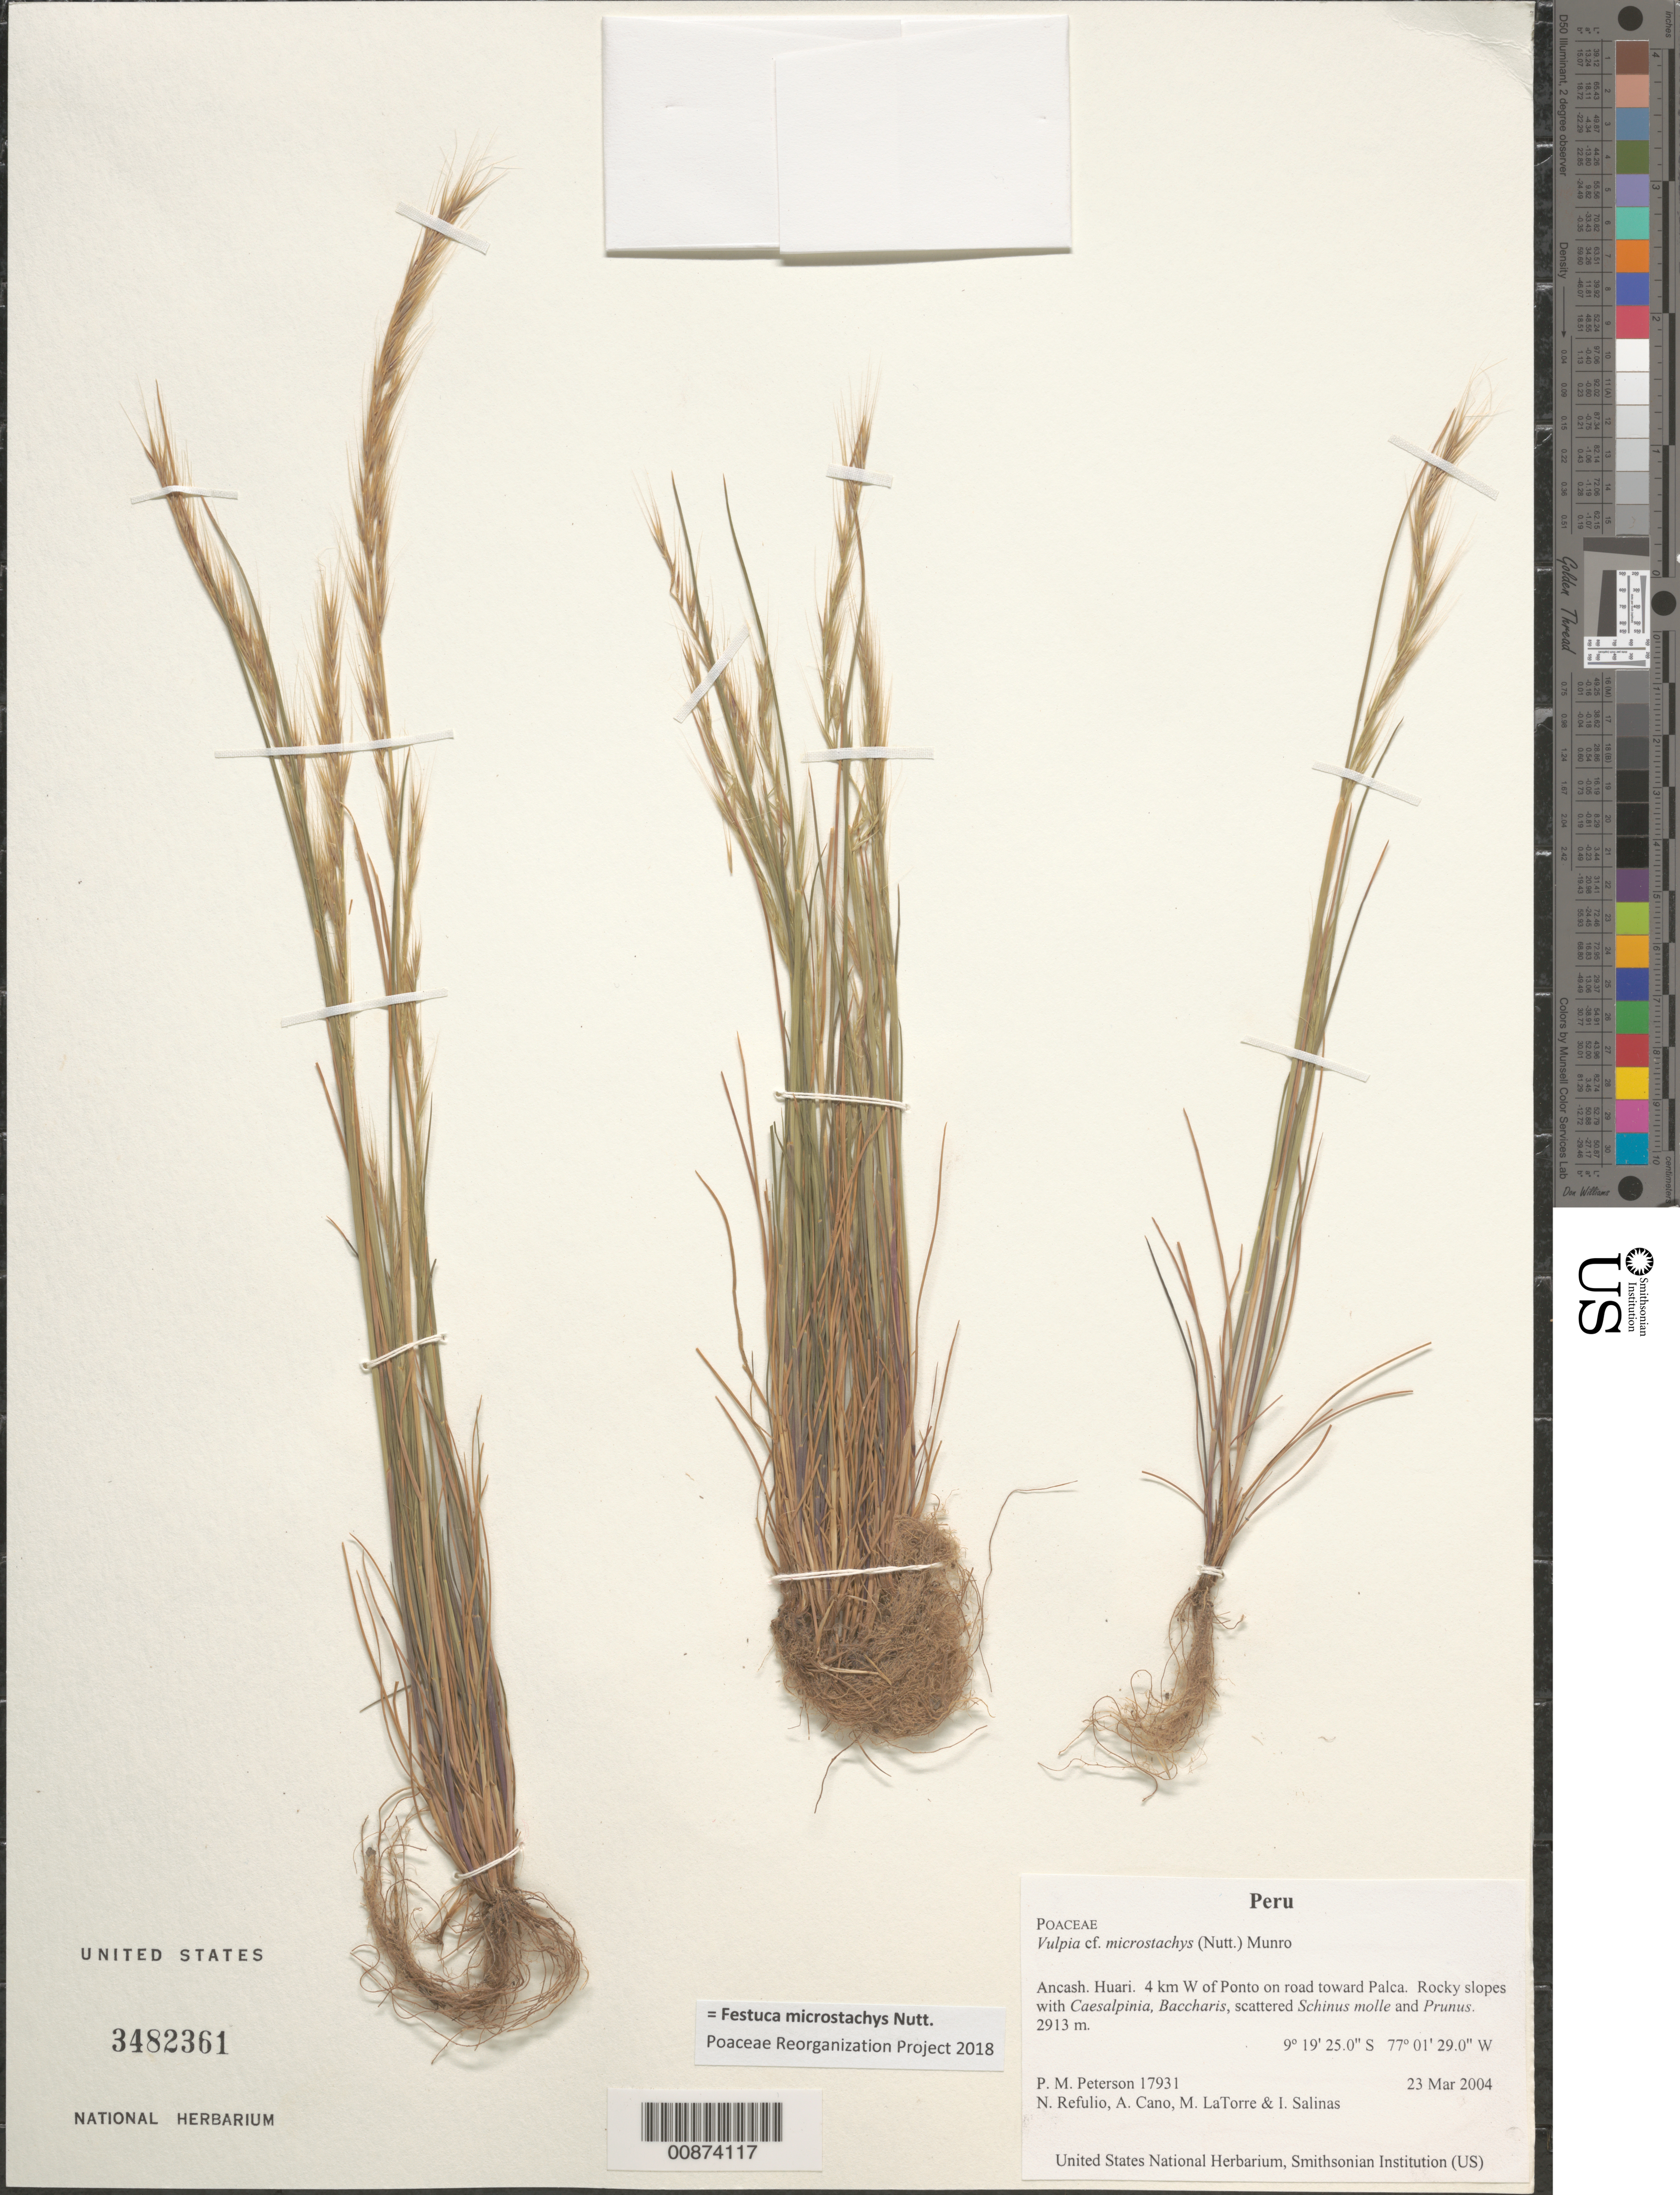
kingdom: Plantae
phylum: Tracheophyta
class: Liliopsida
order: Poales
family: Poaceae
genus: Festuca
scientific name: Festuca microstachys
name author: Nutt.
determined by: Poaceae Reorganization Project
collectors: P. M. Peterson, N. Refulio-Rodríguez, A. Cano, M. Torre & I. Salinas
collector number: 17931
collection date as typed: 23 Mar 2004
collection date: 2004-03-23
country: Peru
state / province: Ancash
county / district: Huari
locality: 4 km W of Ponto on road toward Palca. Rocky slopes with Caesalpinia, Baccharis, scattered Schinus molle and Prunus.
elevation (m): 2913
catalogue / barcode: US 3482361